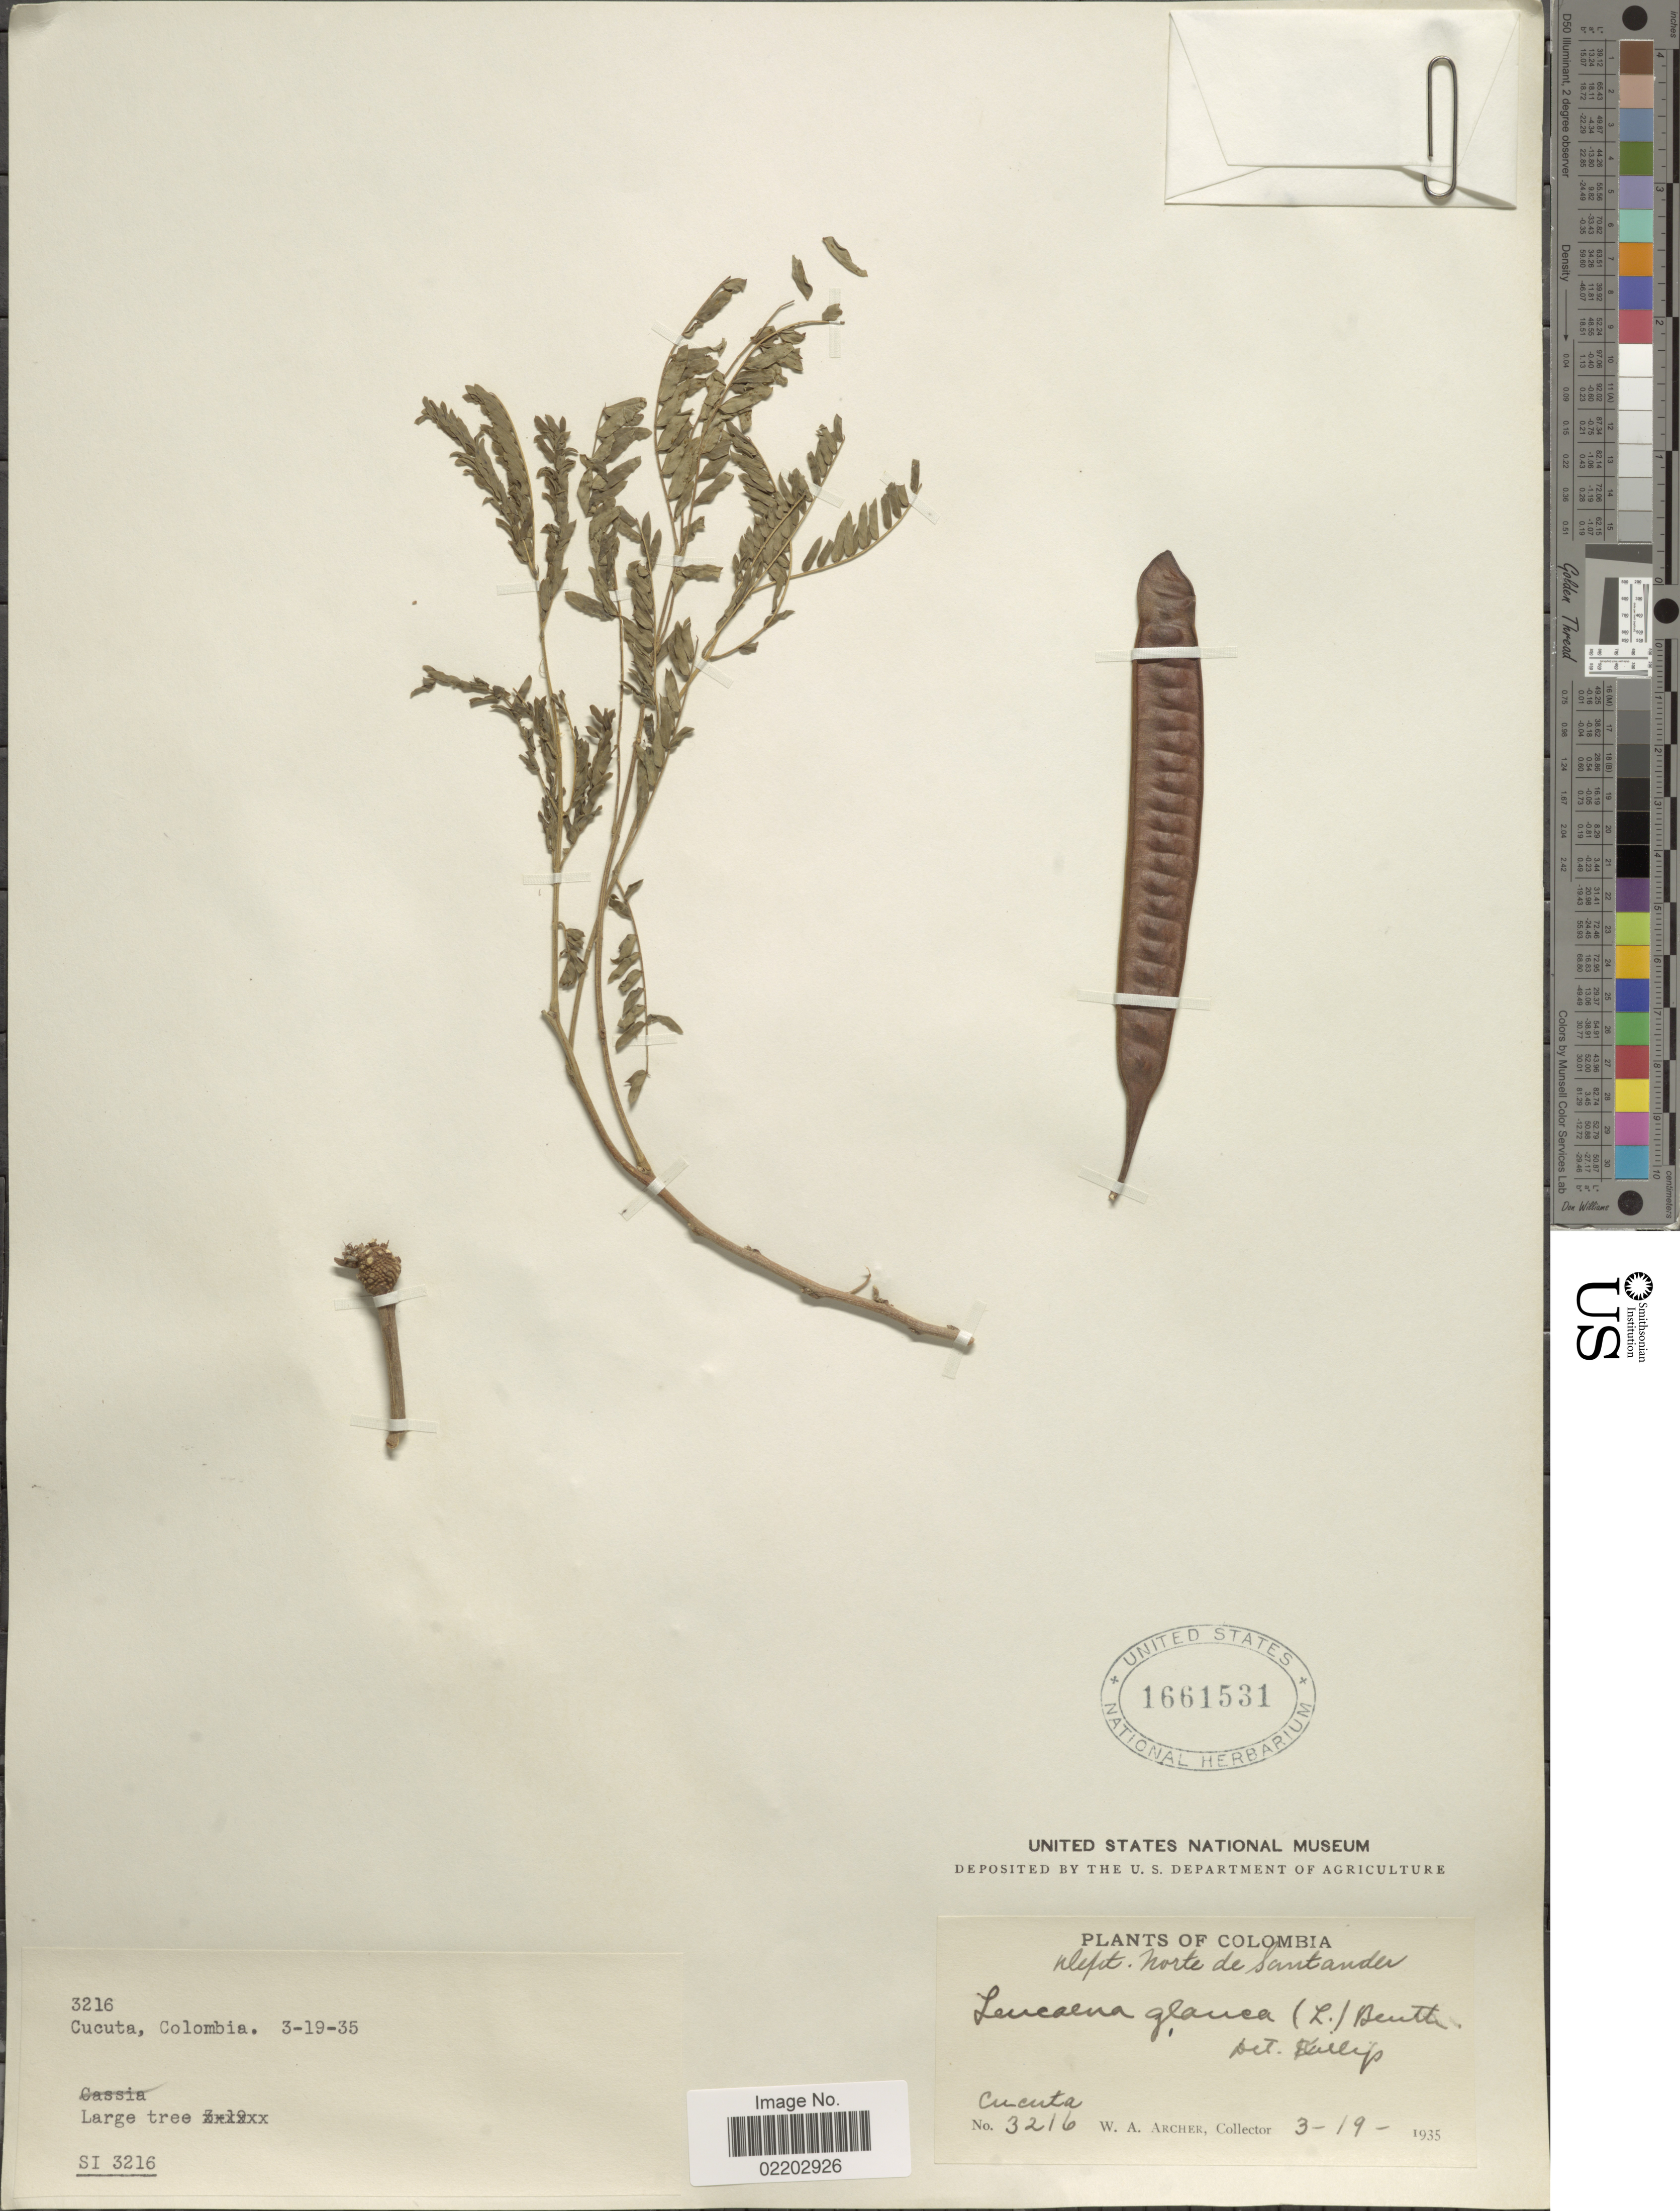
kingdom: Plantae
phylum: Tracheophyta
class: Magnoliopsida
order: Fabales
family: Fabaceae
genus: Leucaena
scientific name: Leucaena leucocephala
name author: (Lam.) de Wit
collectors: W. A. Archer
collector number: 3216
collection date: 1935-03-19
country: Colombia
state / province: Norte de Santander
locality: Cucuta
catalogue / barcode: US 1661531